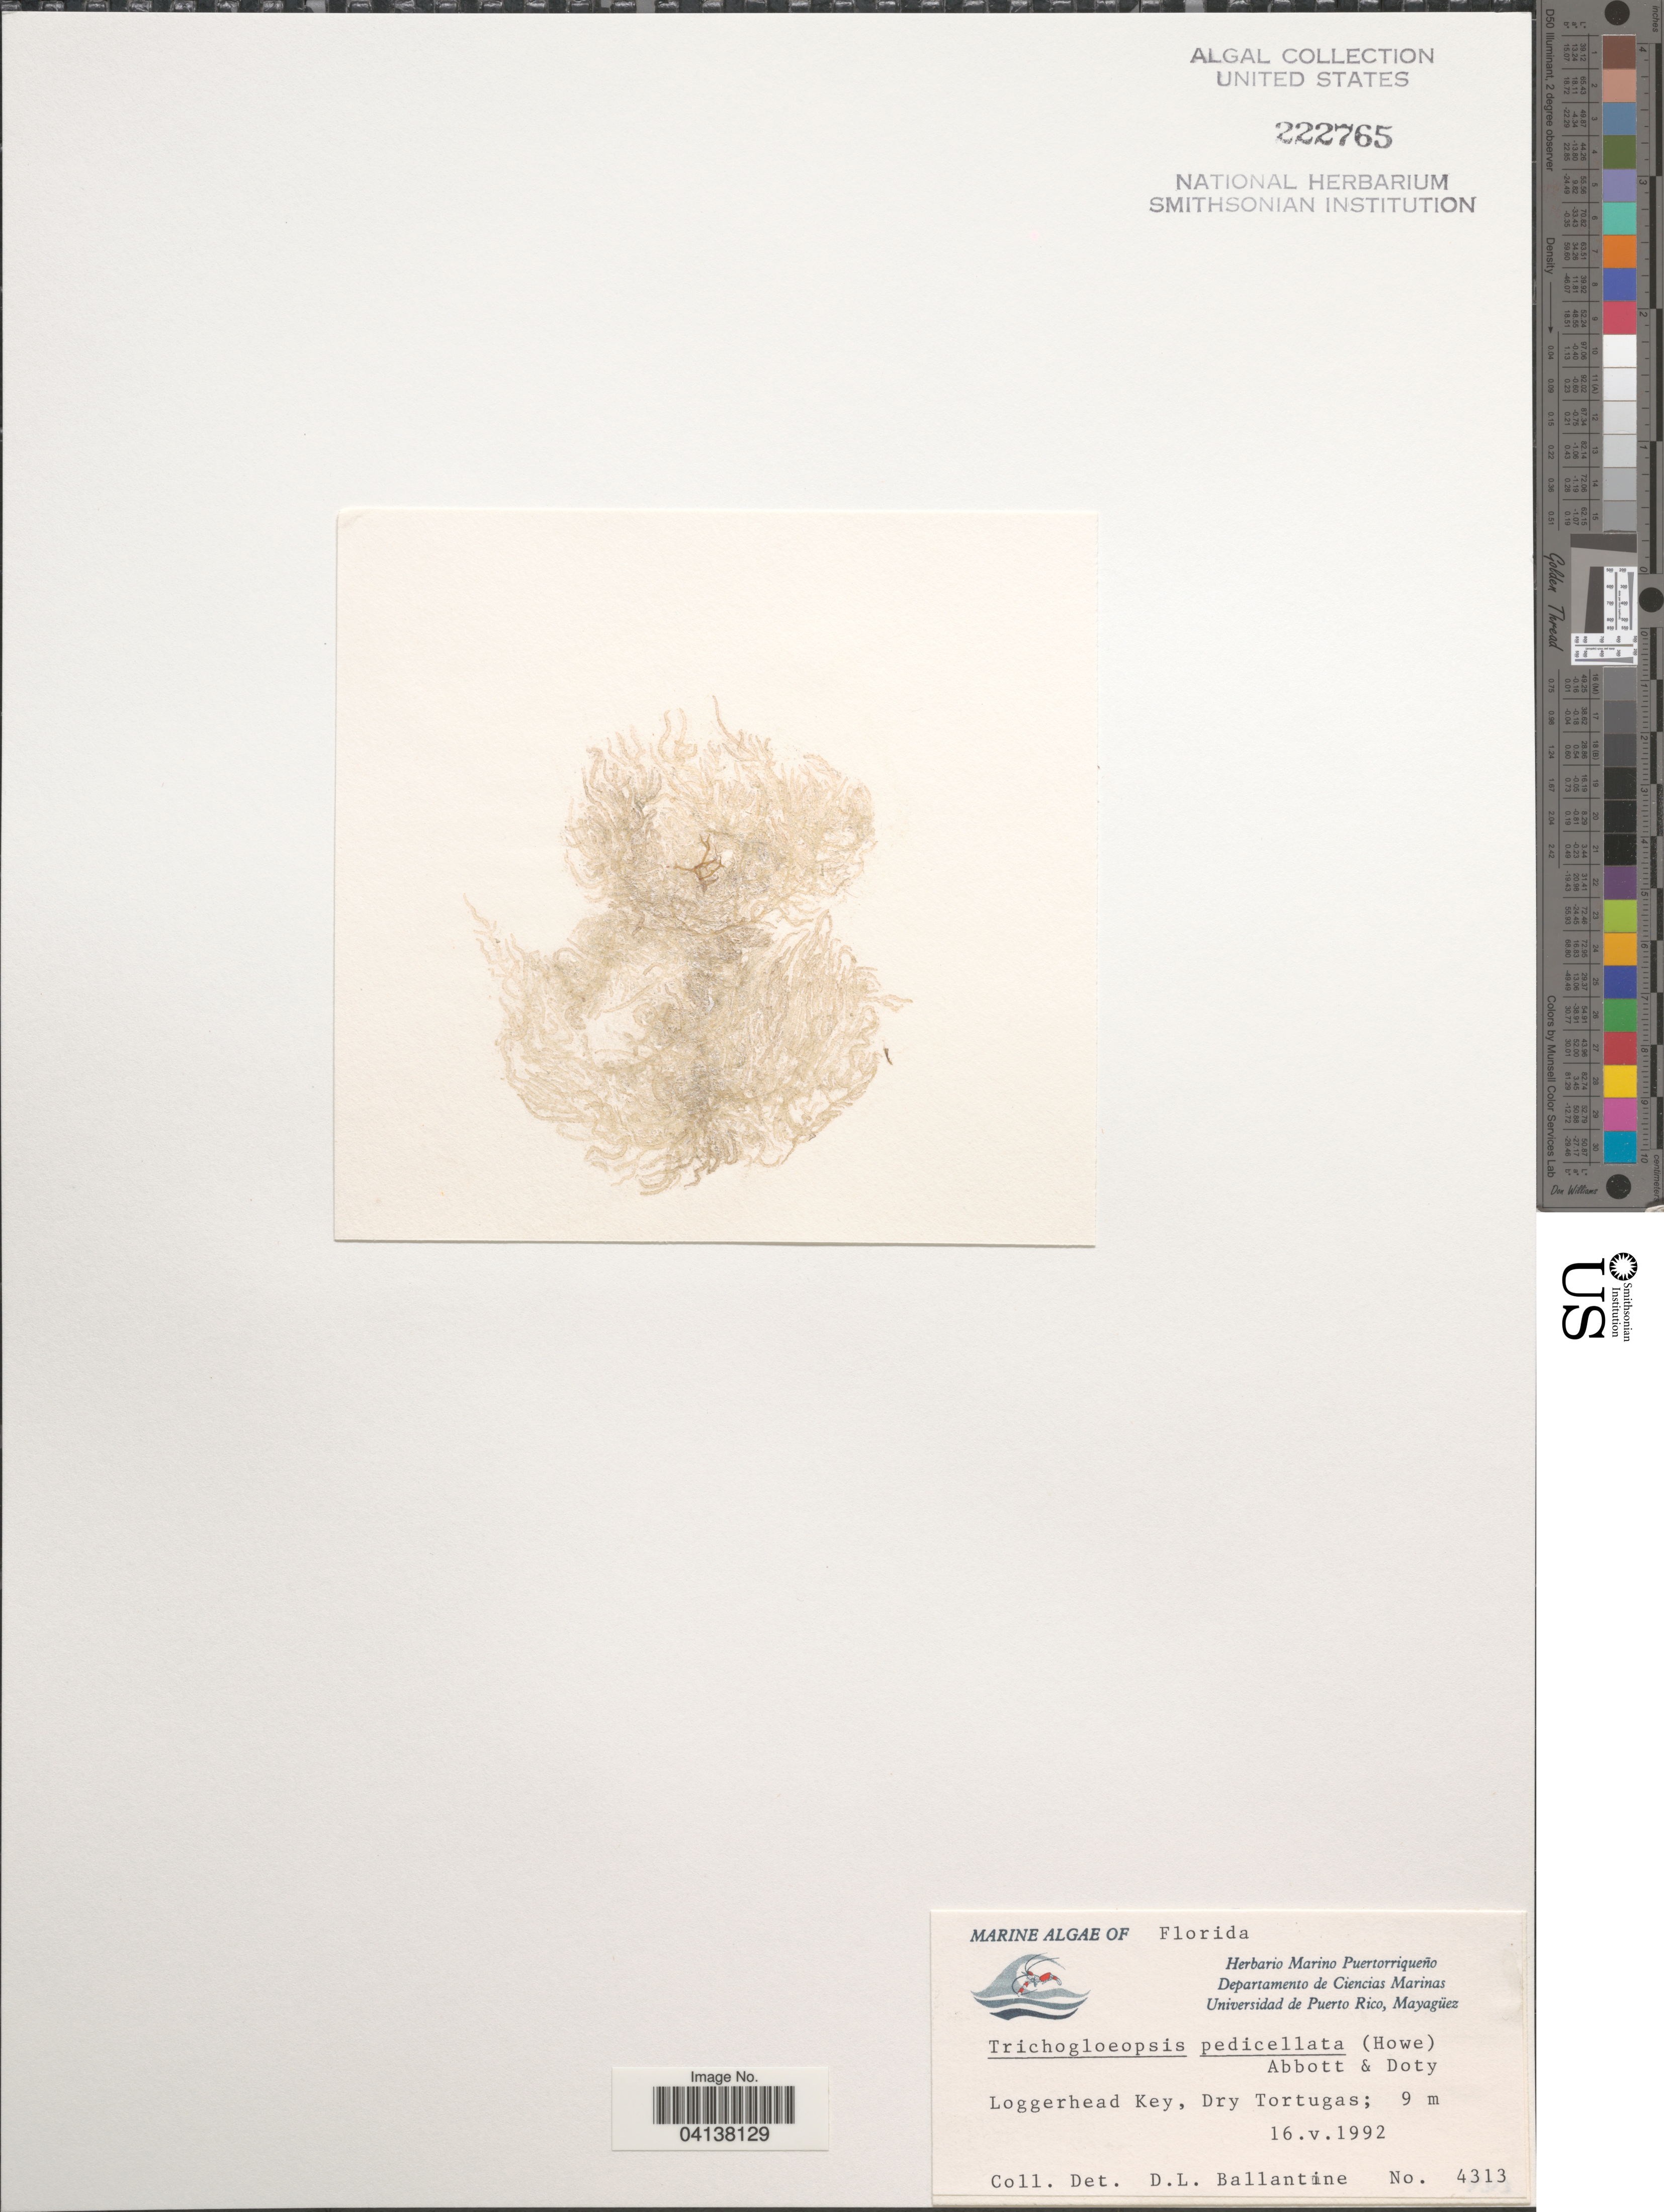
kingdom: Plantae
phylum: Rhodophyta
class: Florideophyceae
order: Nemaliales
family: Liagoraceae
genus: Trichogloeopsis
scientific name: Trichogloeopsis pedicellata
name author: (M. Howe in Britton & Millsp.) I.A. Abbott & Doty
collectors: D.L. Ballantine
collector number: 4313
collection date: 1992-05-16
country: United States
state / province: Florida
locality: Loggerhead Key, Dry Tortugas.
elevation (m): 9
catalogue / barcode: US 222765